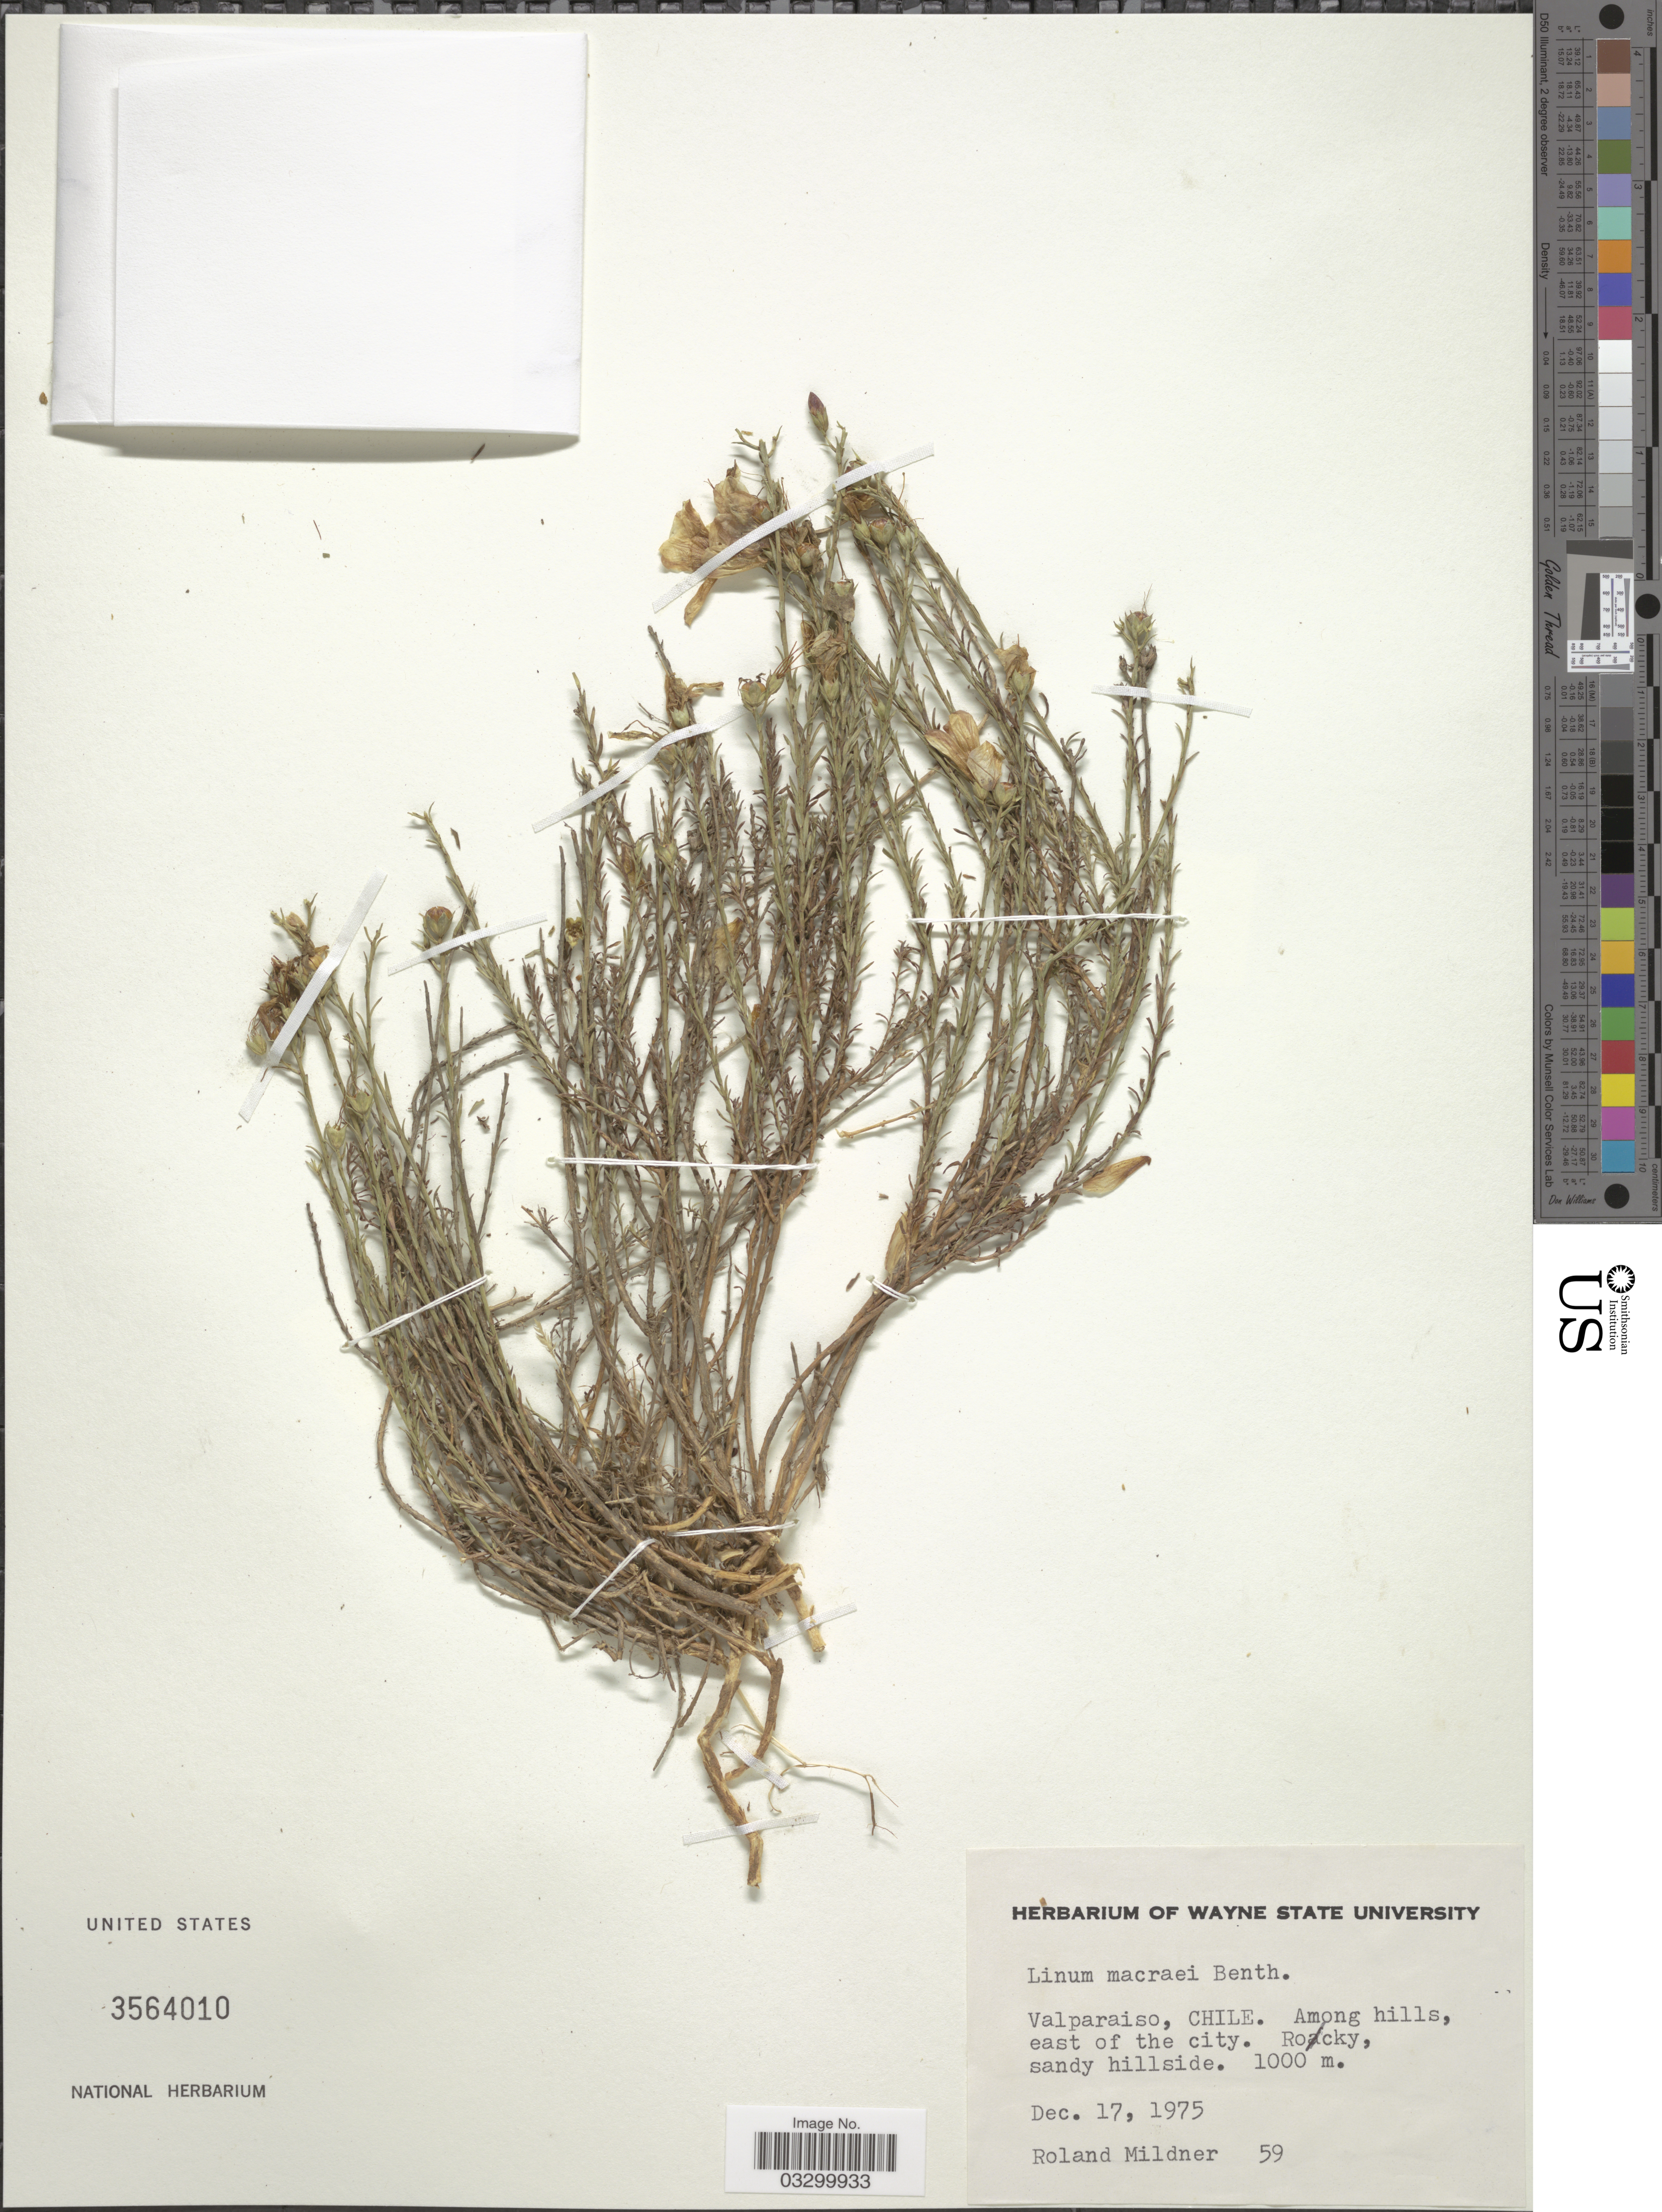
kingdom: Plantae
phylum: Tracheophyta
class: Magnoliopsida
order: Malpighiales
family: Linaceae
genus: Linum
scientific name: Linum macraei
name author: Benth.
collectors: R. Mildner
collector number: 59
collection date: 1975-12-17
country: Chile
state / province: Valparaíso (V)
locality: Among hills, east of city.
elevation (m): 1000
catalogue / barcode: US 3564010